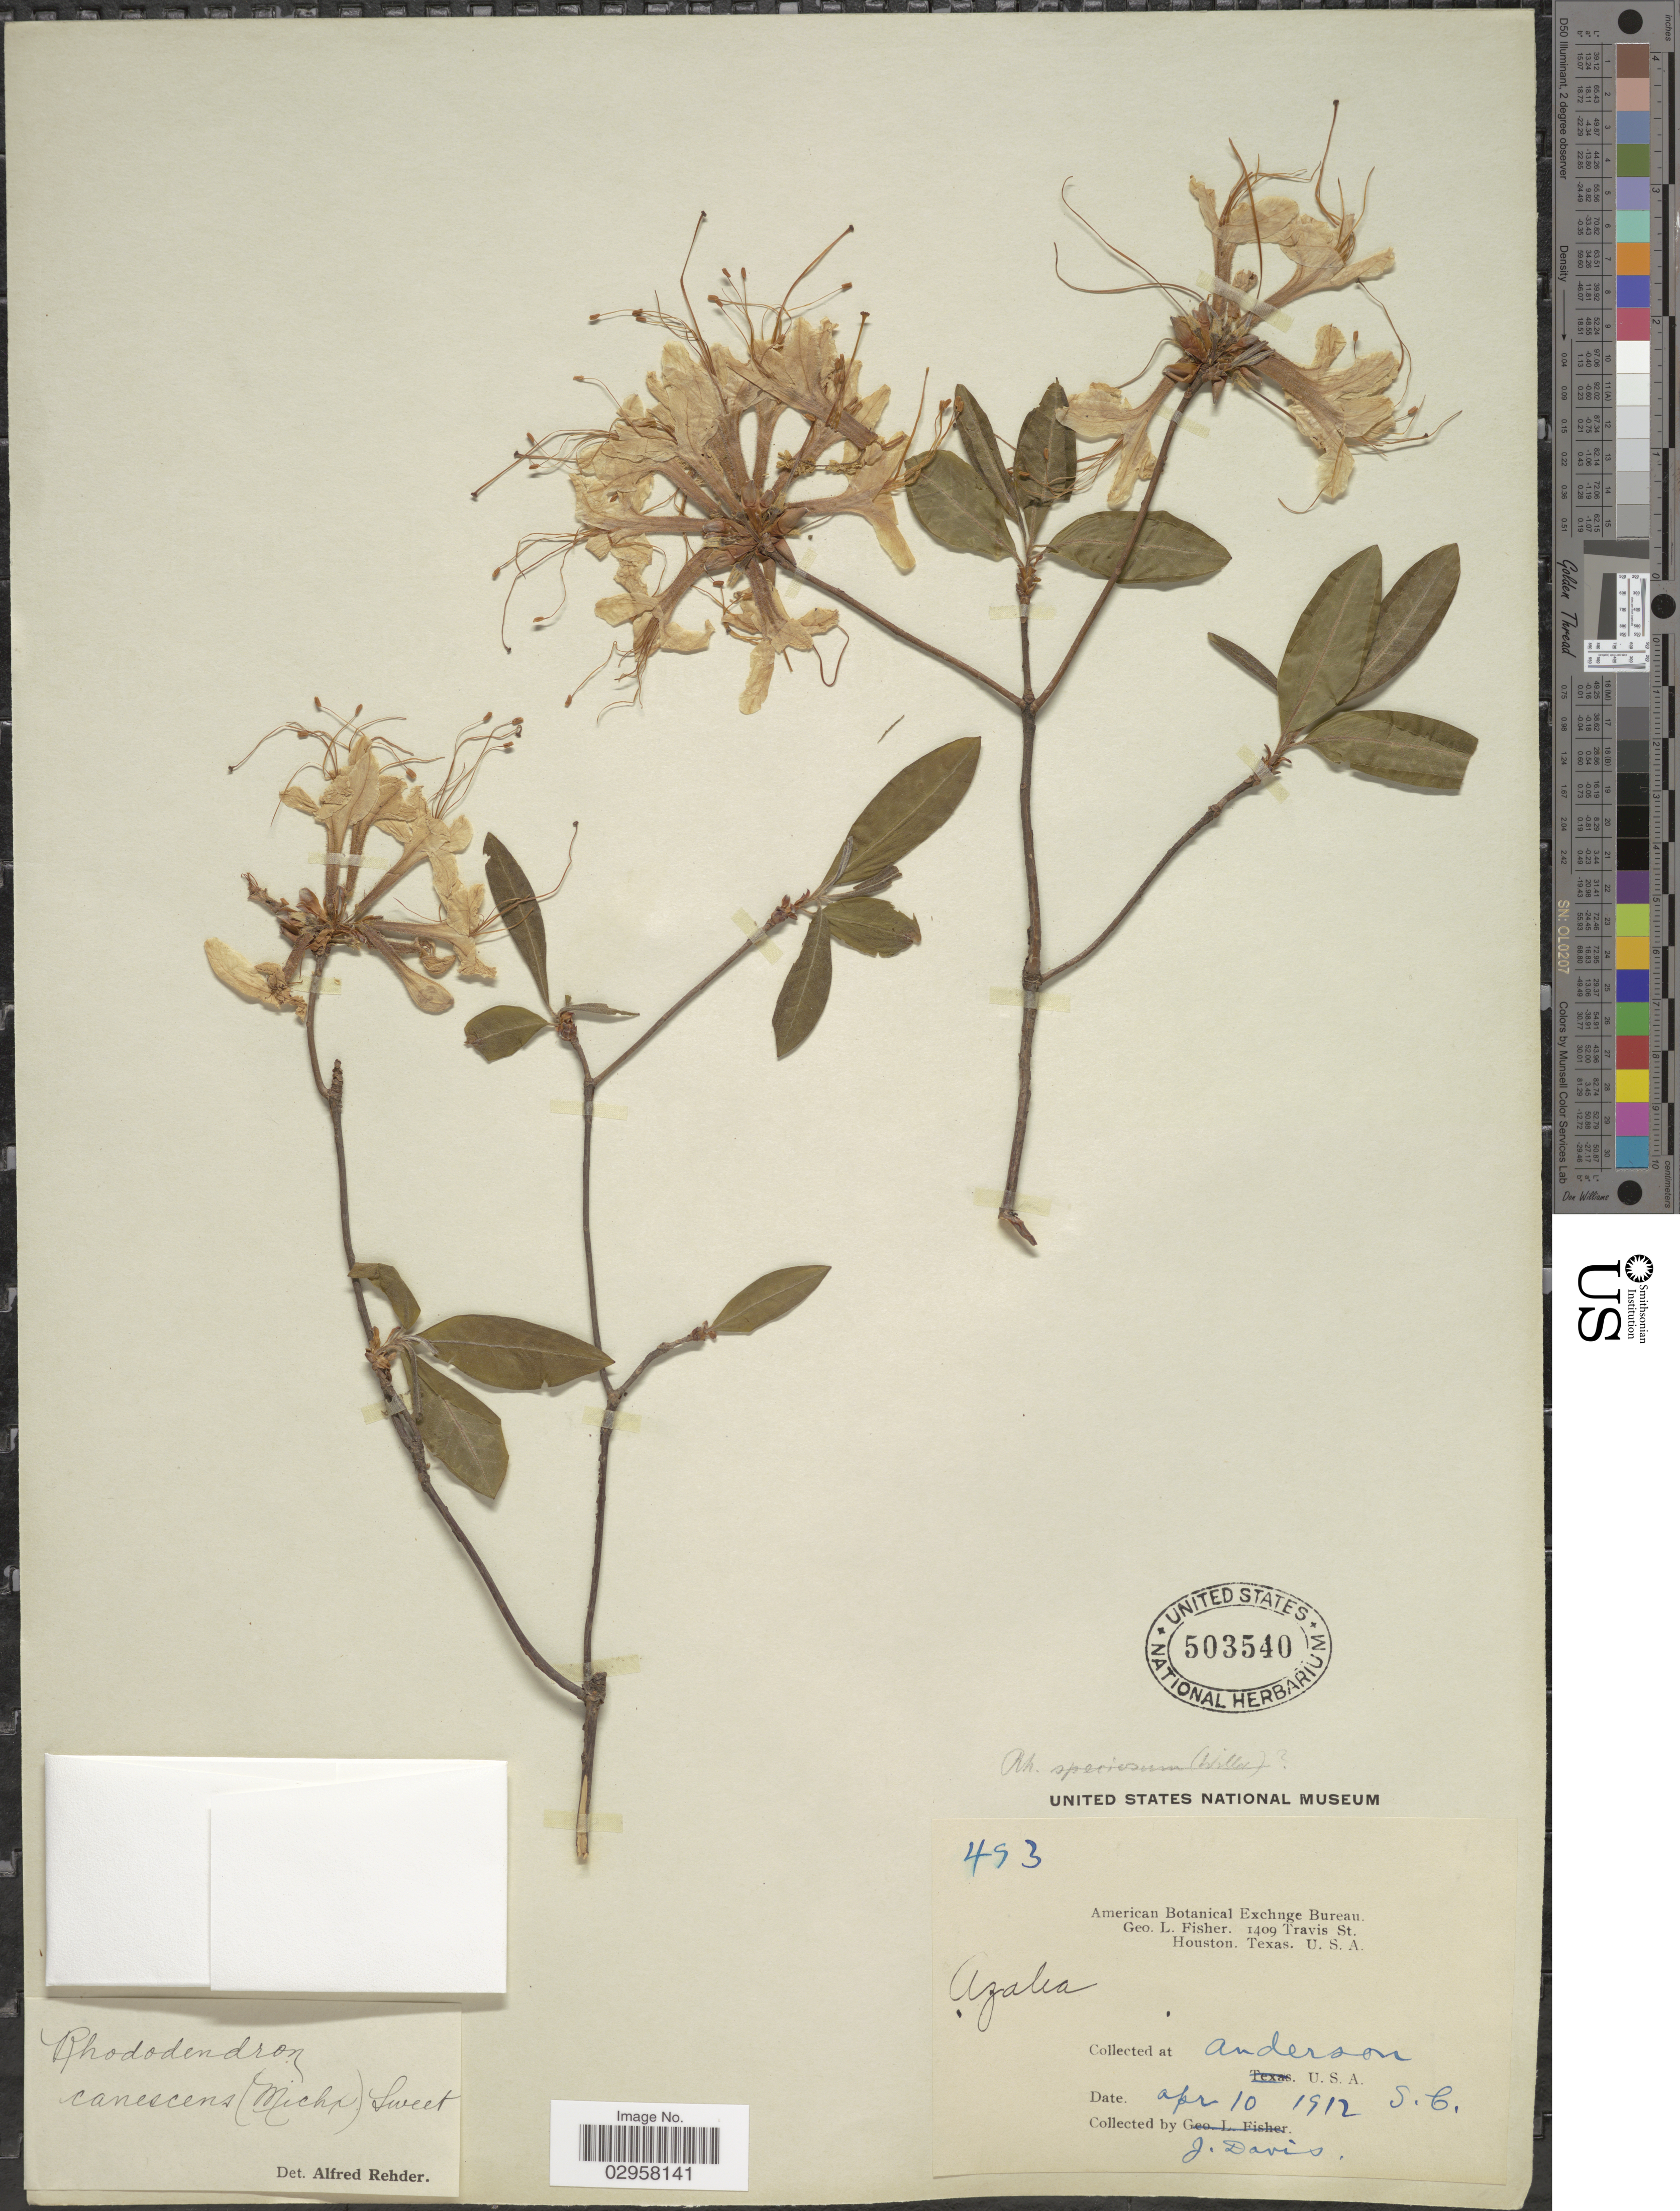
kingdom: Plantae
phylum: Tracheophyta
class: Magnoliopsida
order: Ericales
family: Ericaceae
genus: Rhododendron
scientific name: Rhododendron canescens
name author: (Michx.) Sweet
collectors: J. Davis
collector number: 493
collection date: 1912-04-10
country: United States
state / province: South Carolina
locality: At Anderson.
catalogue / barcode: US 503540